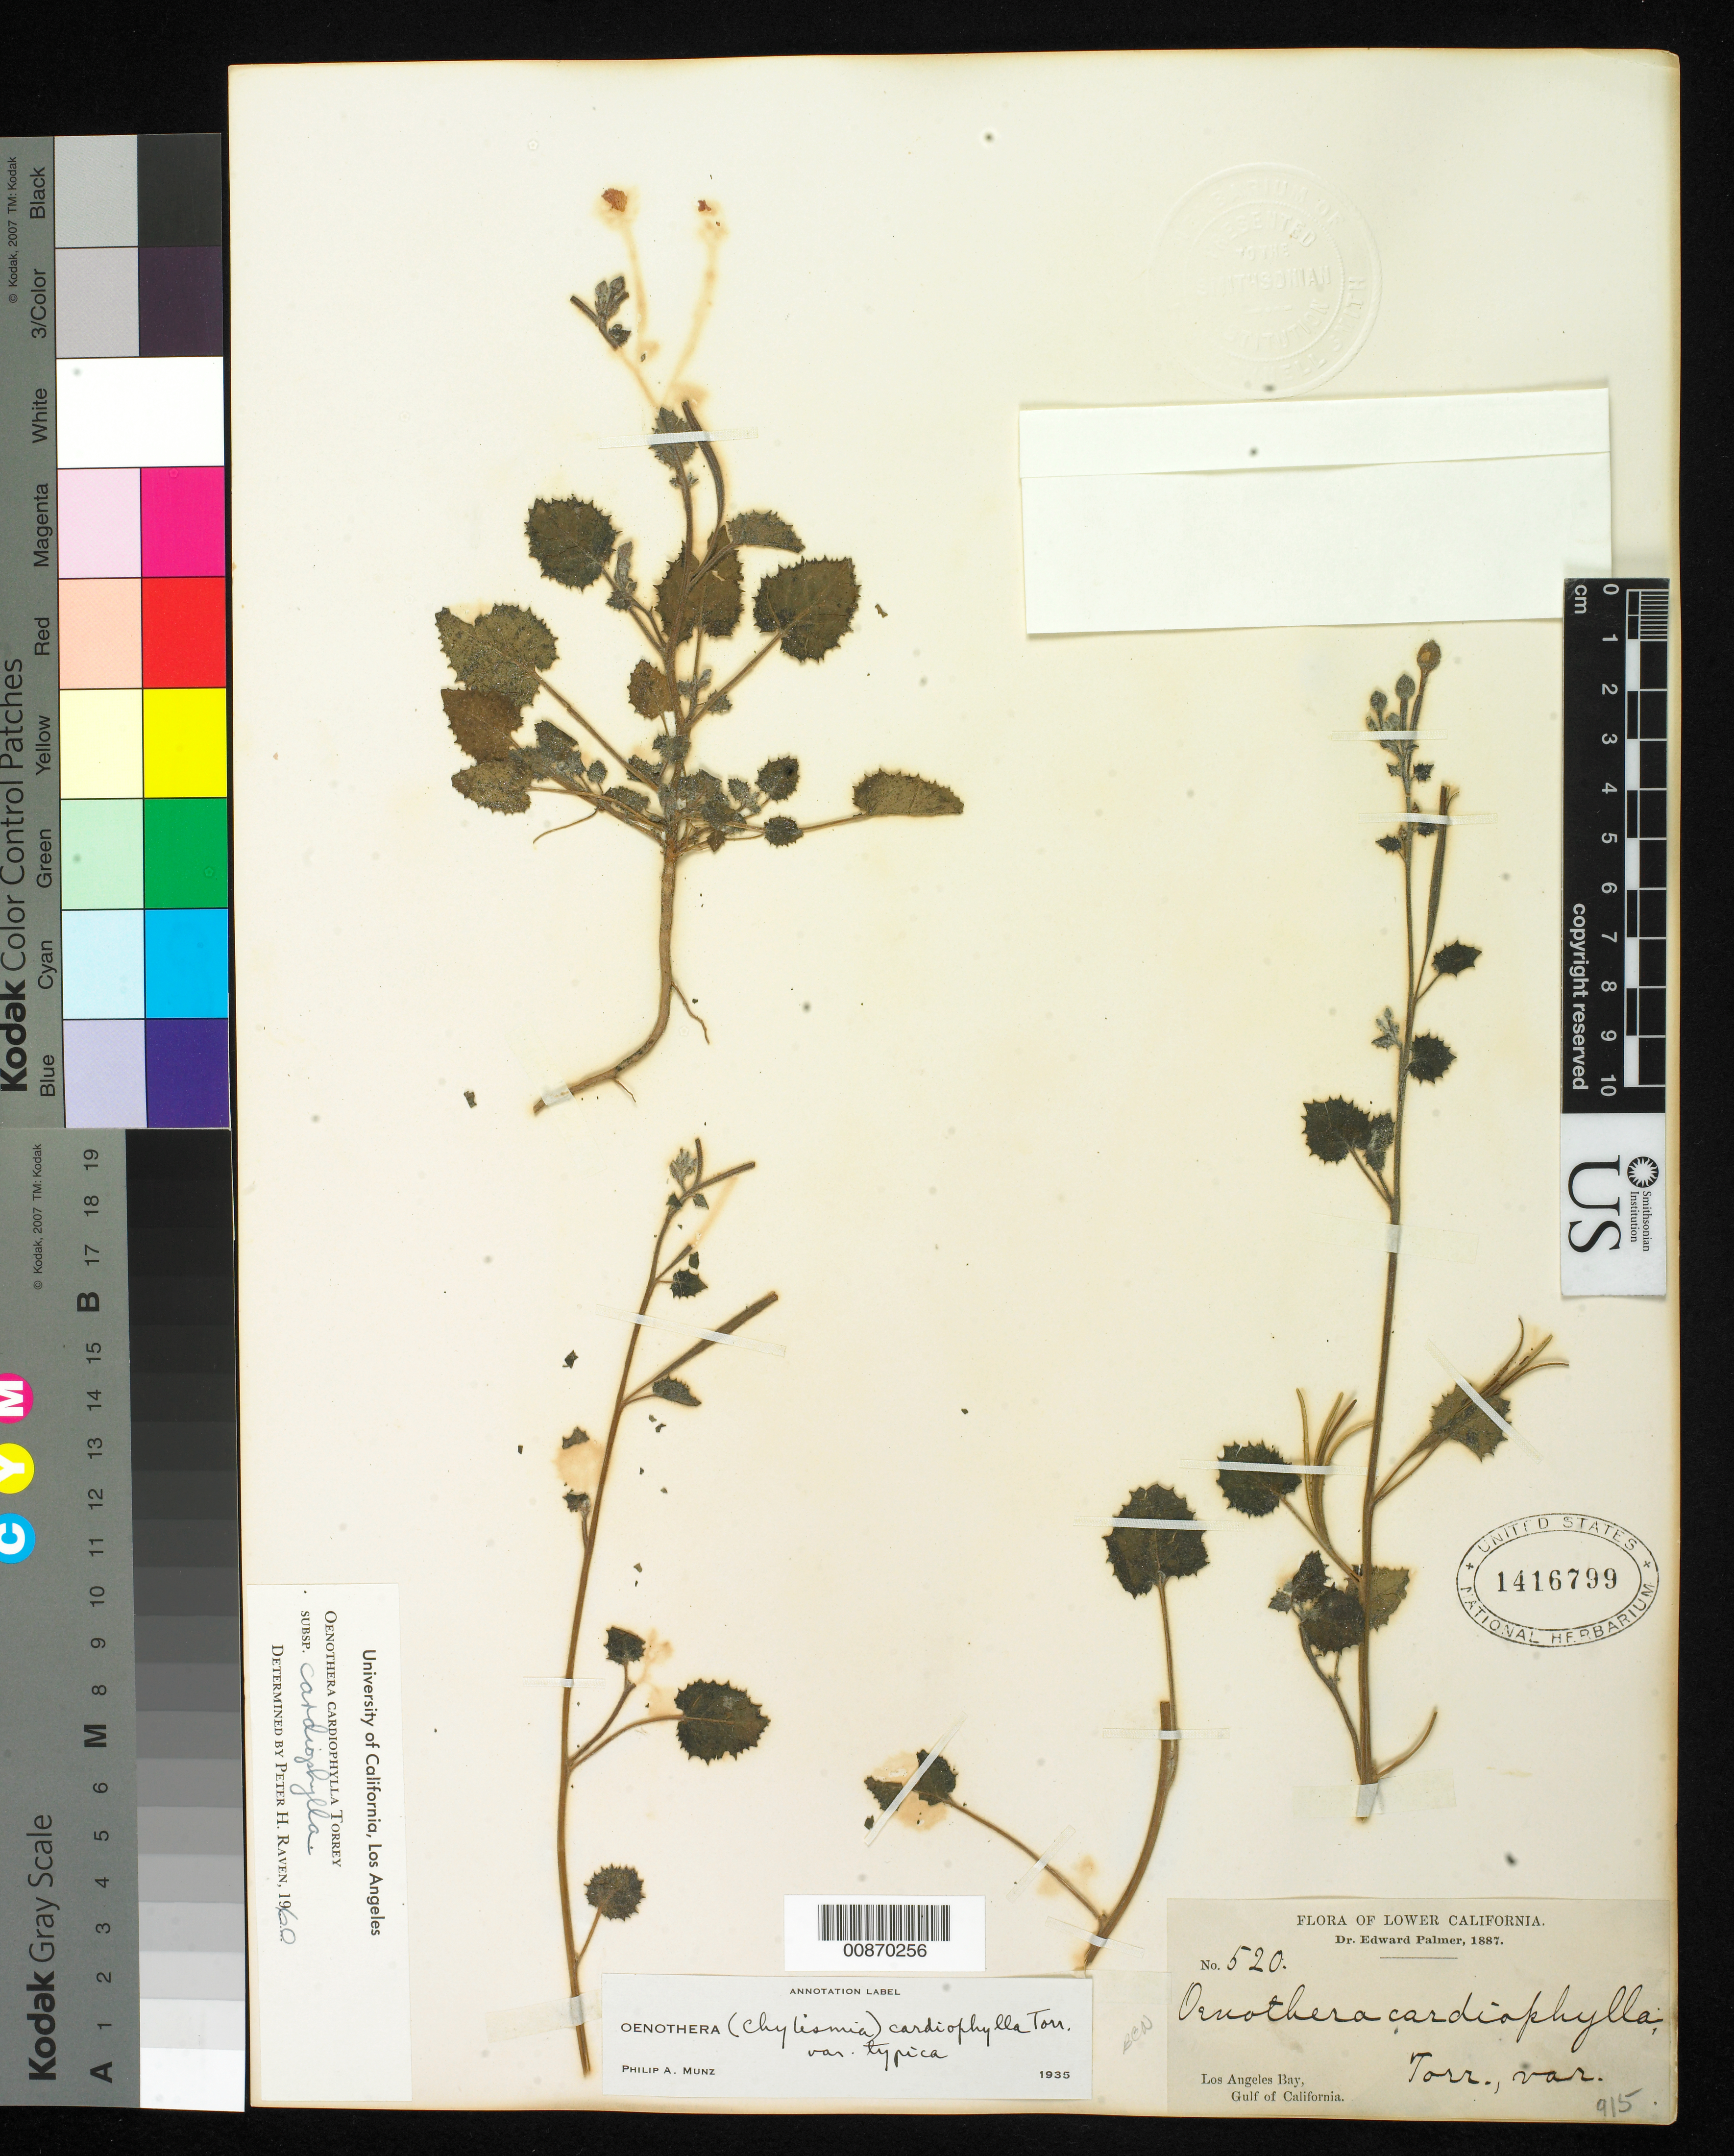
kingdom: Plantae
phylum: Tracheophyta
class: Magnoliopsida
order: Myrtales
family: Onagraceae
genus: Chylismia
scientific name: Chylismia cardiophylla subsp. cardiophylla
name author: (Torr.) Small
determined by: Wagner, W. L., (BOT), Smithsonian Institution - National Museum of Natural History (UNITED STATES)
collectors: E. Palmer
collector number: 520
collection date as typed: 1887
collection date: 1887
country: Mexico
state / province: Baja California Norte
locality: Los Angeles Bay, Baja California.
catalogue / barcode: US 1416799